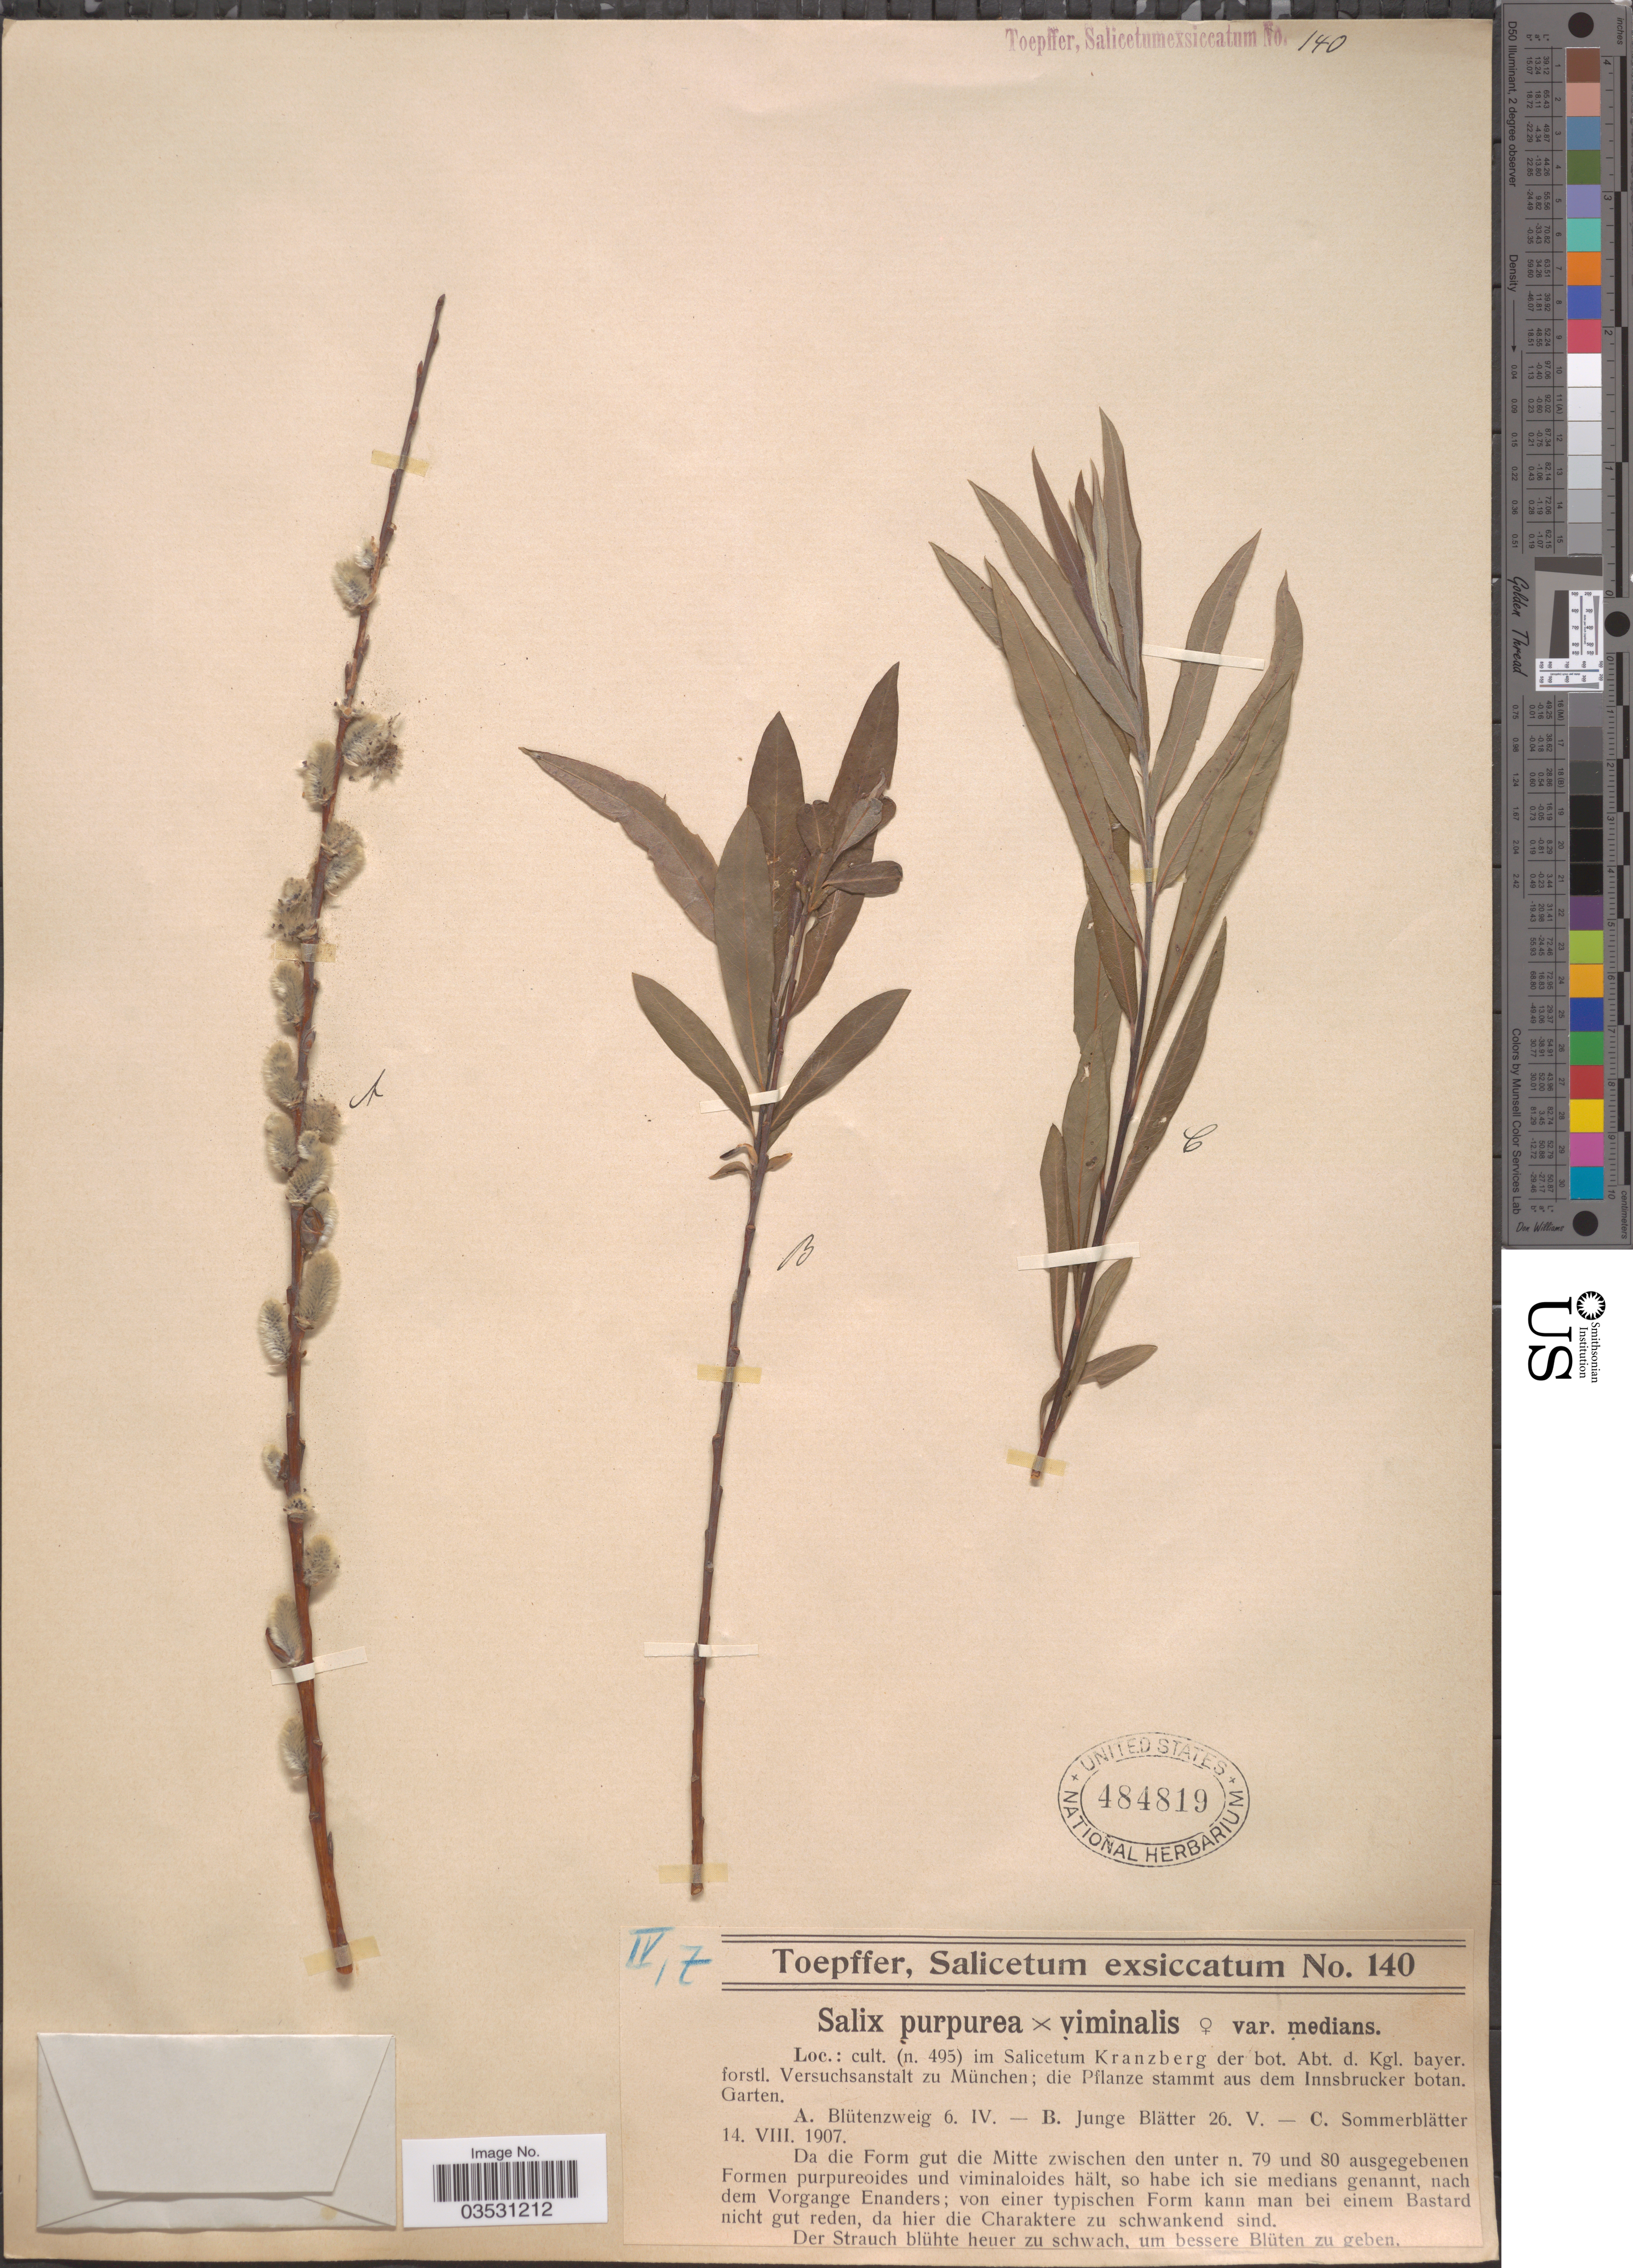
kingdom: Plantae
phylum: Tracheophyta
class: Magnoliopsida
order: Malpighiales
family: Salicaceae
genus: Salix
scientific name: Salix purpurea x S. viminalis var. medians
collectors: A. Toepffer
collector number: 140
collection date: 1907-04-06/1907-08-14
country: Germany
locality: Cult. (n. 495) im Salicetum Kranzberg der bot. Abt. d. Kgl. bayer. forstl. Versuchsanstalt zu München; die Pflanze stammt aus dem Innsbrucker botan. Garten.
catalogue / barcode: US 484819